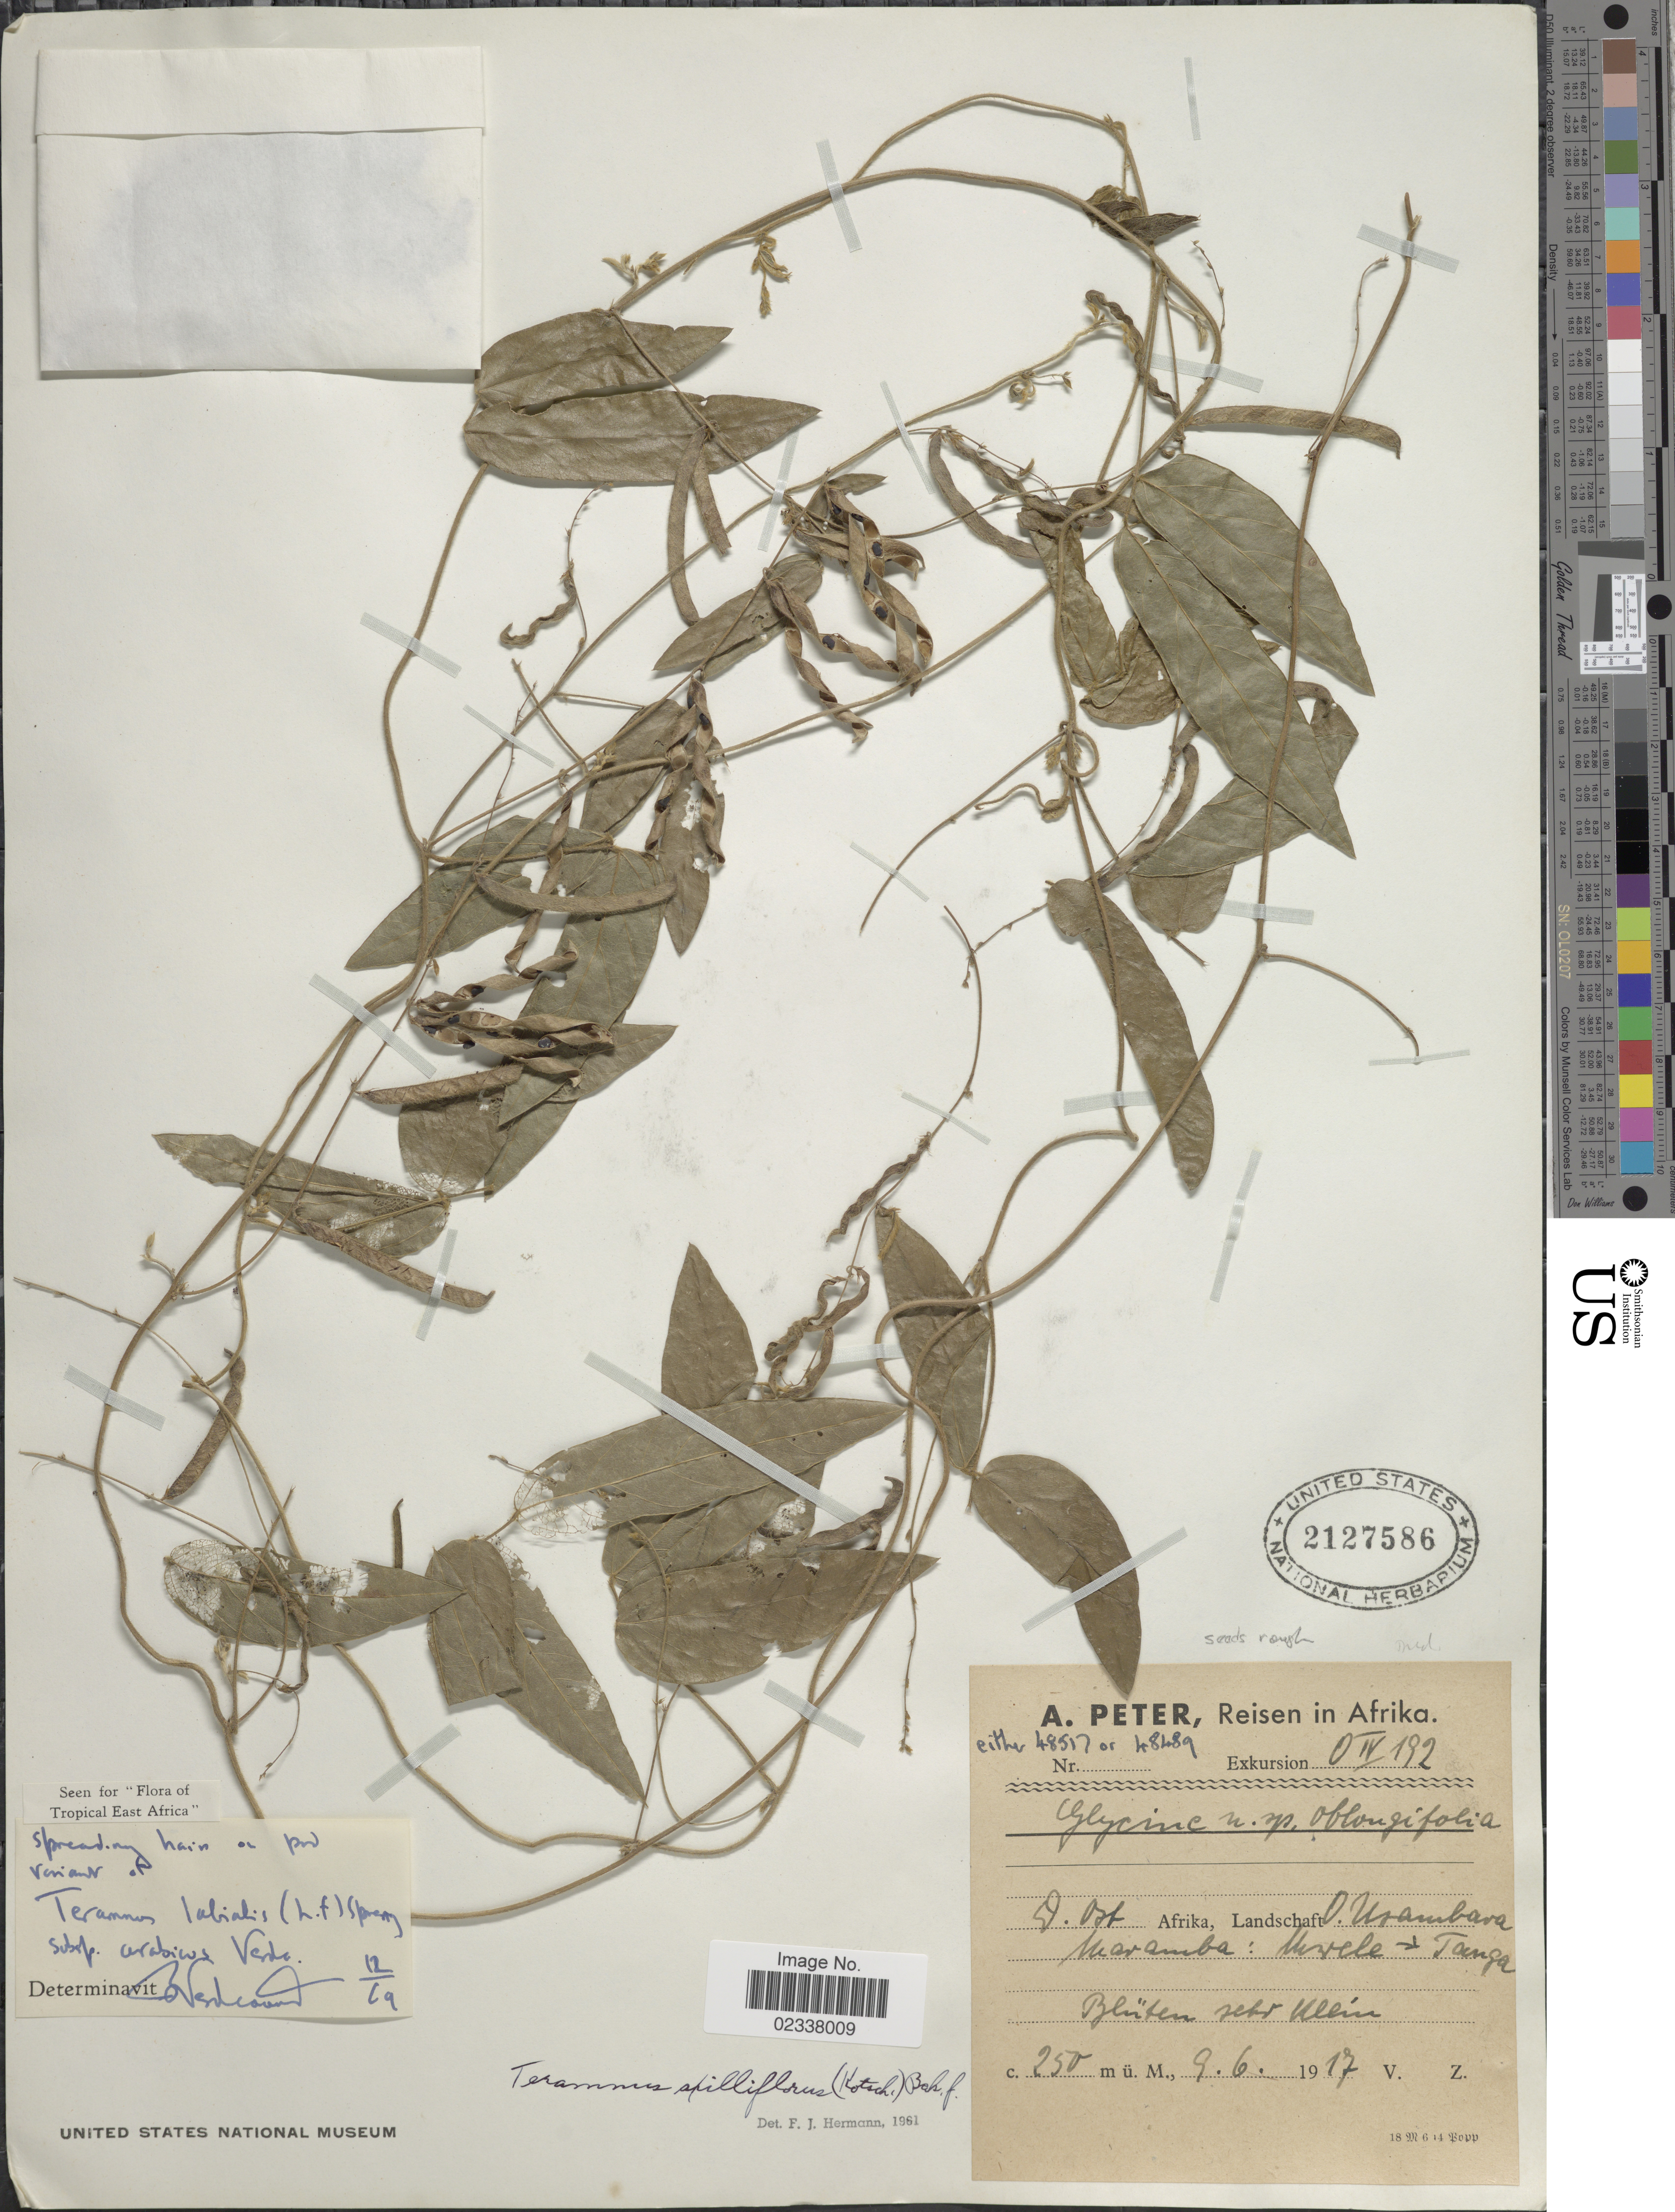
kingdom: Plantae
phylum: Tracheophyta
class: Magnoliopsida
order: Fabales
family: Fabaceae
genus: Teramnus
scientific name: Teramnus labialis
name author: (L. f.) Spreng.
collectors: A. Peter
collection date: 1917-06-09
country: Tanzania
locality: D. Ost Afrika, Landschaft O. Usambara Maramba: [illegible text]wele - Tanga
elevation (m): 250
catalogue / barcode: US 2127586